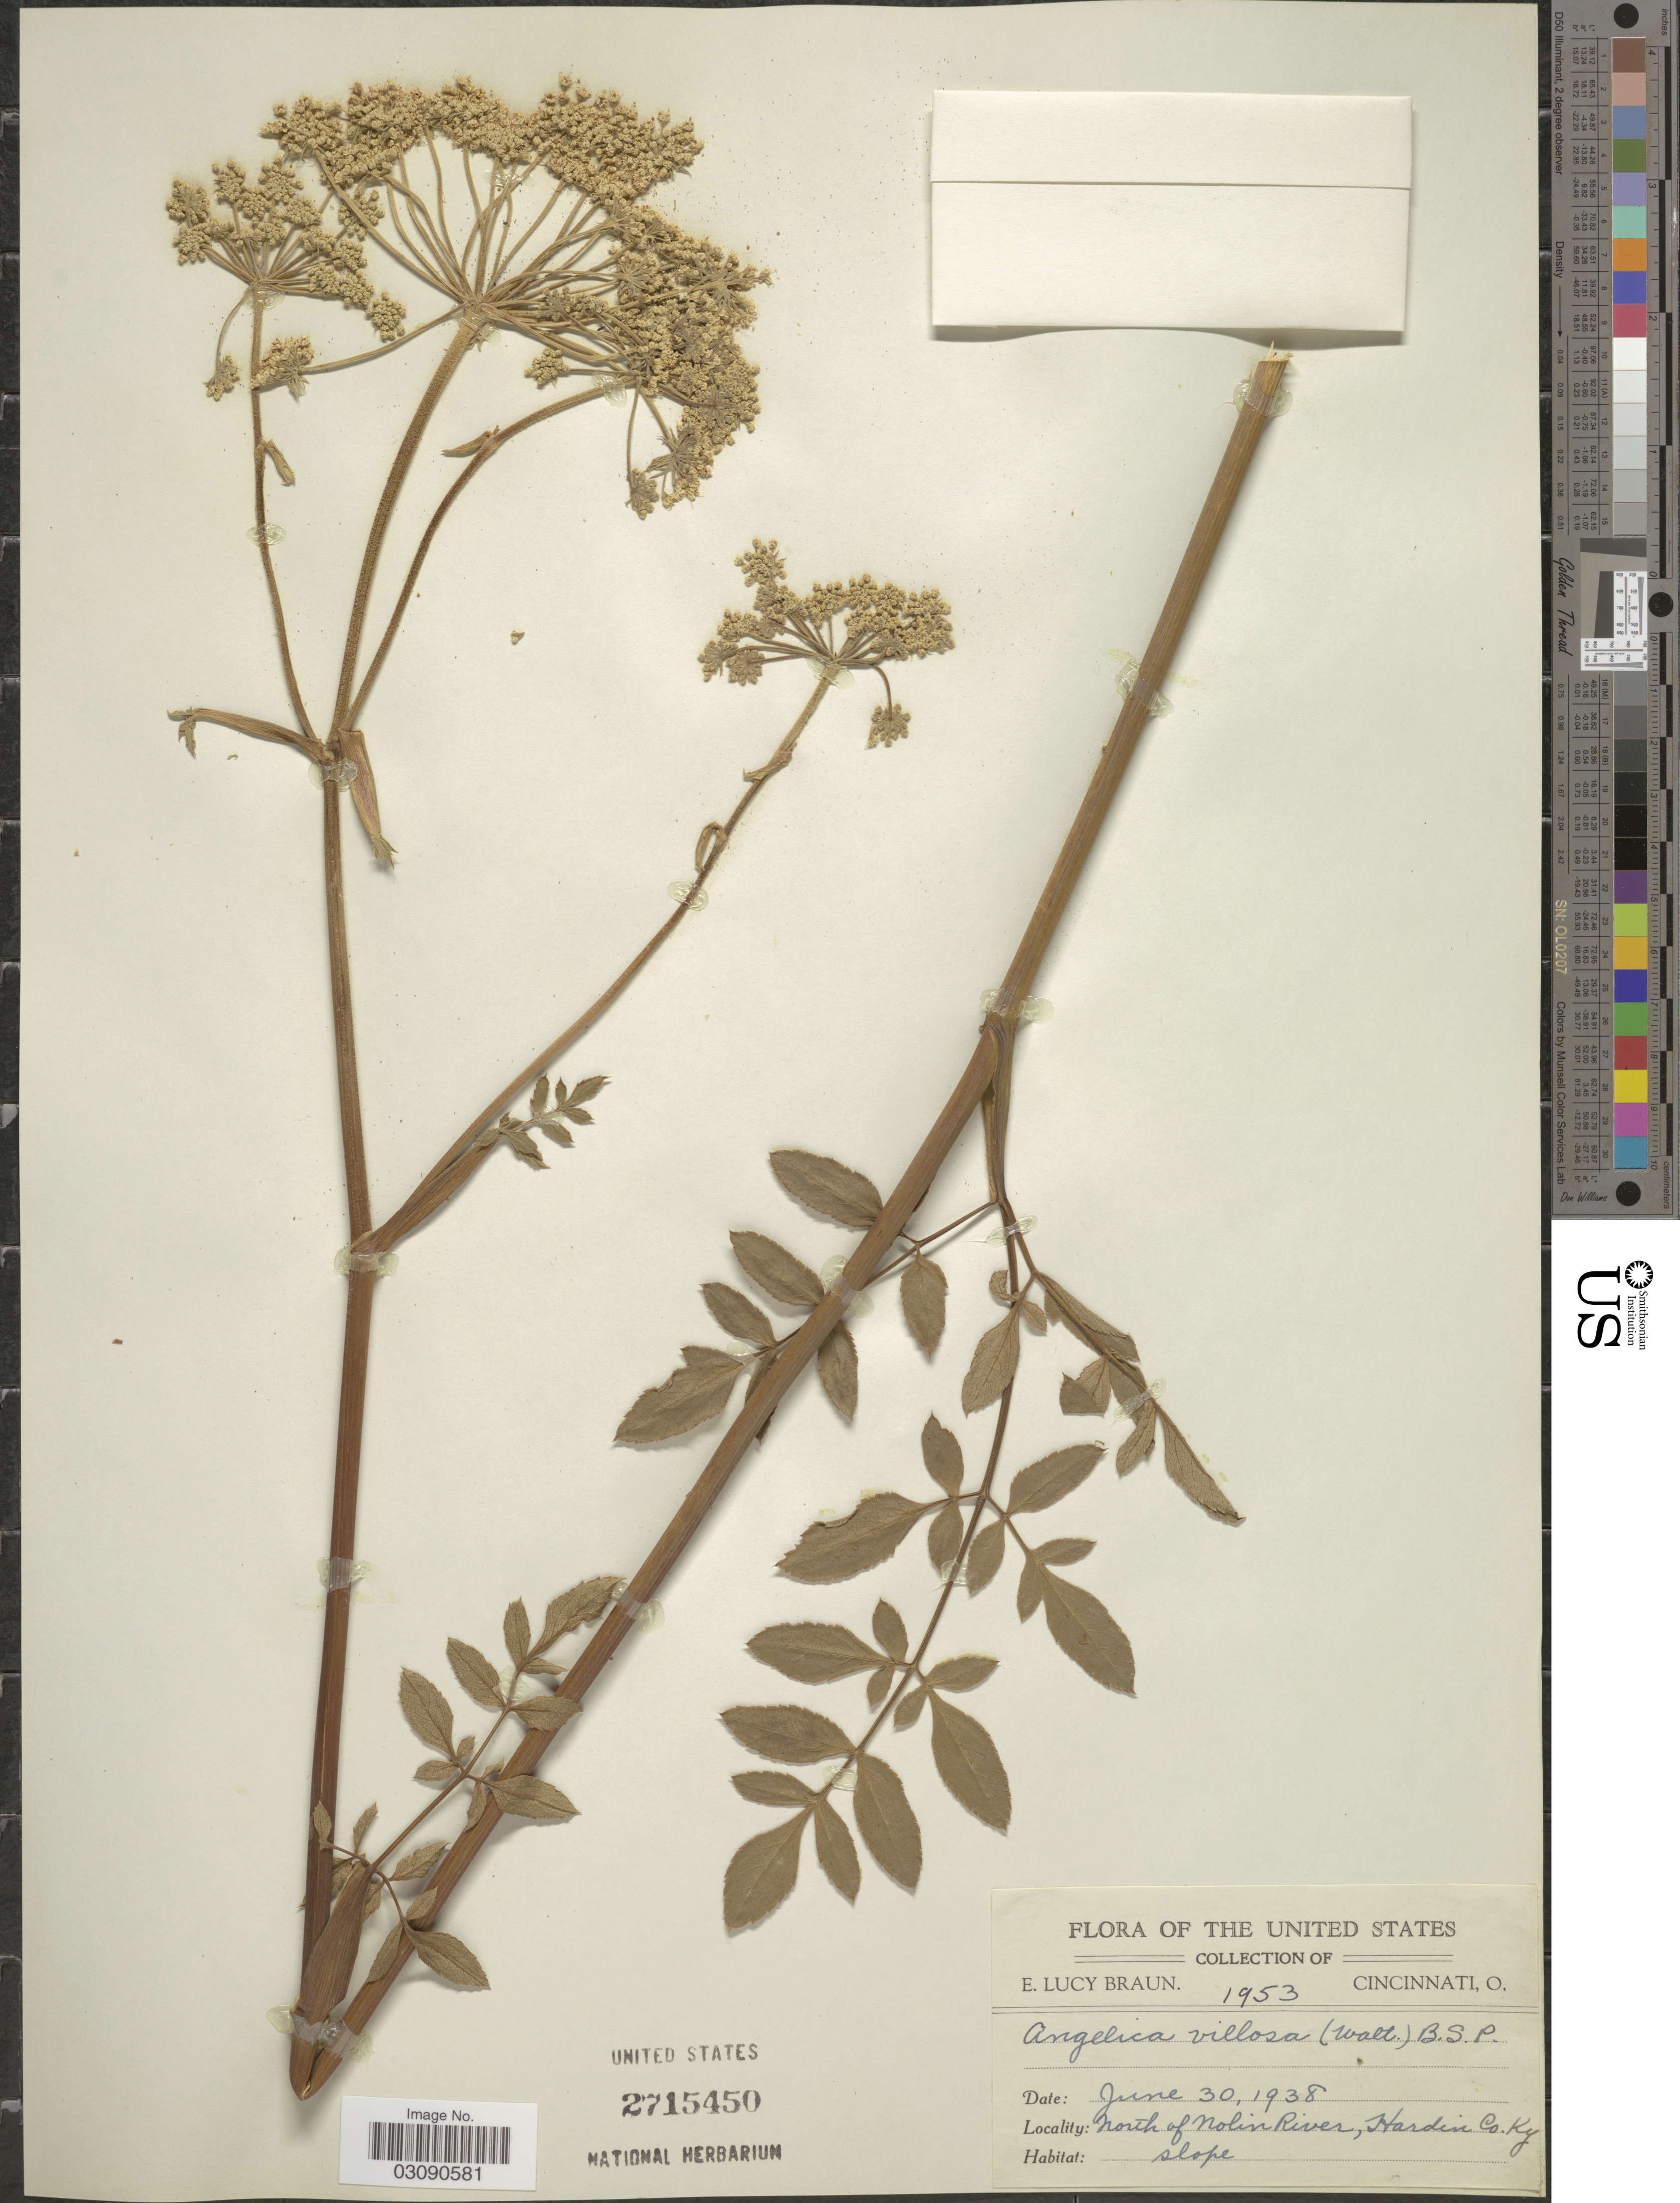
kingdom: Plantae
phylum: Tracheophyta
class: Magnoliopsida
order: Apiales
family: Apiaceae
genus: Angelica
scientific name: Angelica venenosa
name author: (Greenway) Fernald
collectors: E. L. Braun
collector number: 1953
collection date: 1938-06-30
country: United States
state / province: Kentucky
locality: North of Nolin River, Hardin Co.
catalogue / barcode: US 2715450